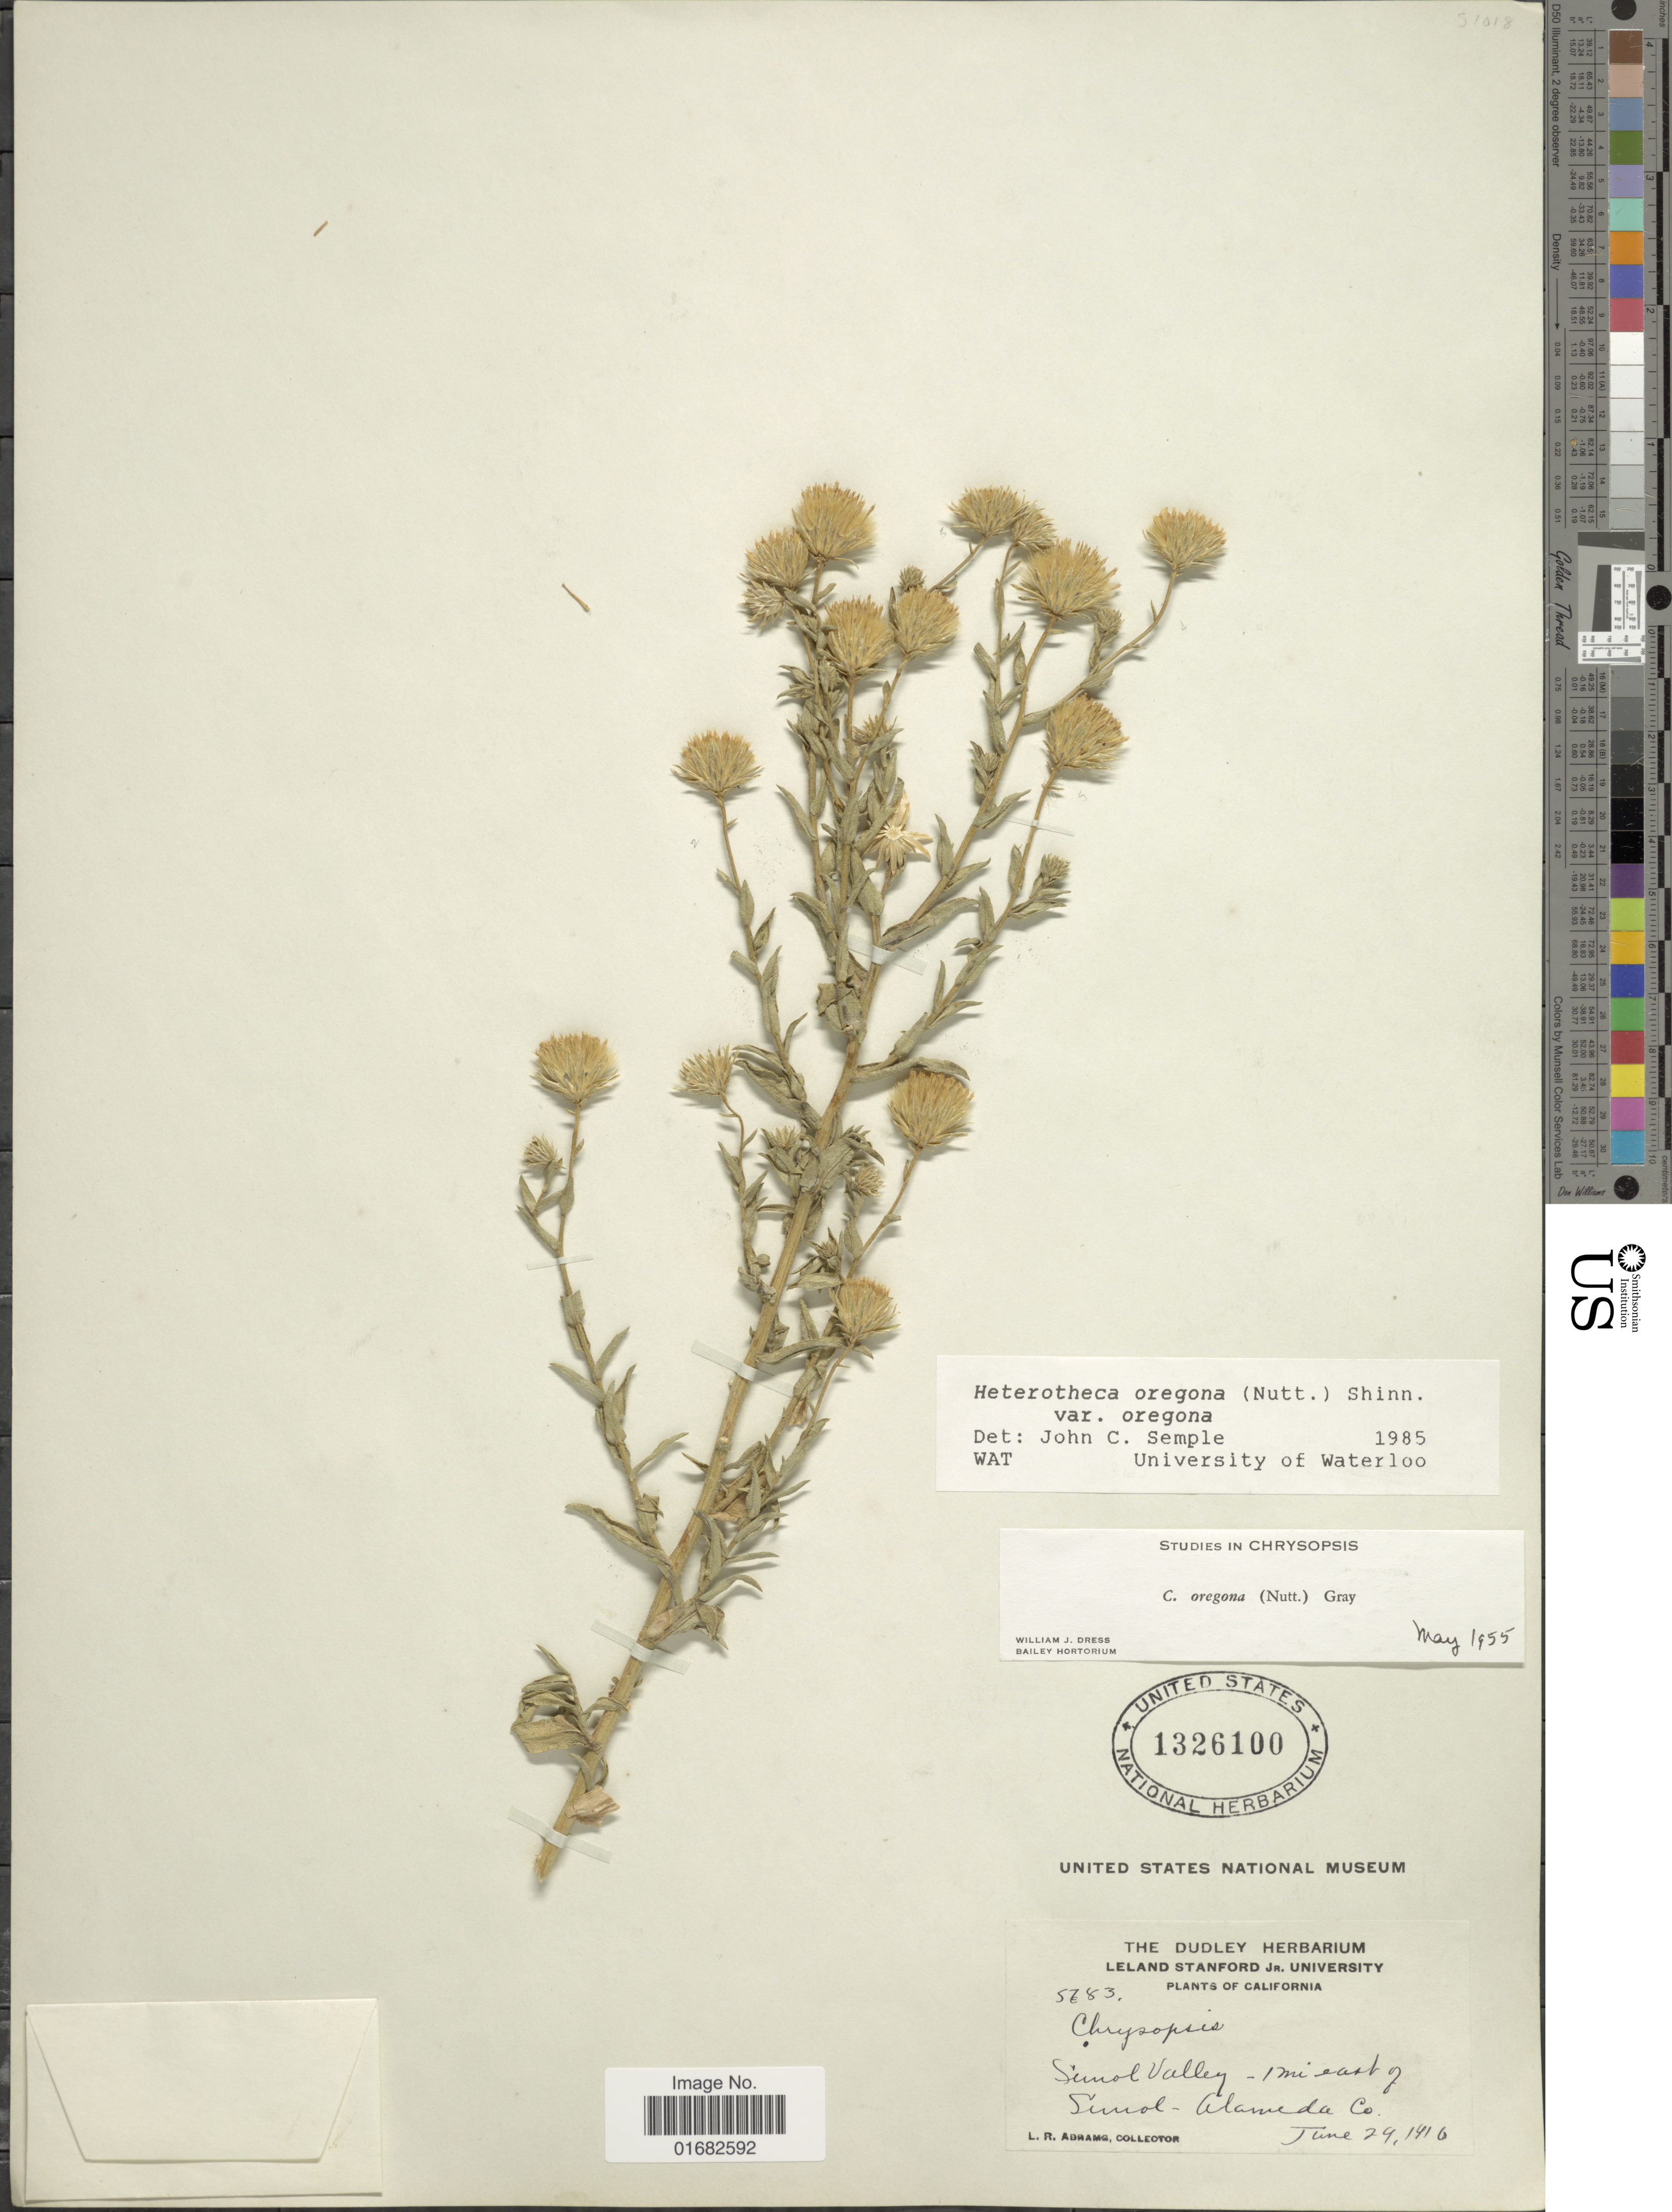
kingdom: Plantae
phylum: Tracheophyta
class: Magnoliopsida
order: Asterales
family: Asteraceae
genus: Heterotheca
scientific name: Heterotheca oregona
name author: (Nutt.) Shinners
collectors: L. Abrams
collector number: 5783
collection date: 1916-06-29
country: United States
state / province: California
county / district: Alameda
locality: Simol Valley - 1 mi east of Simol - Alameda Co.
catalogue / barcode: US 1326100